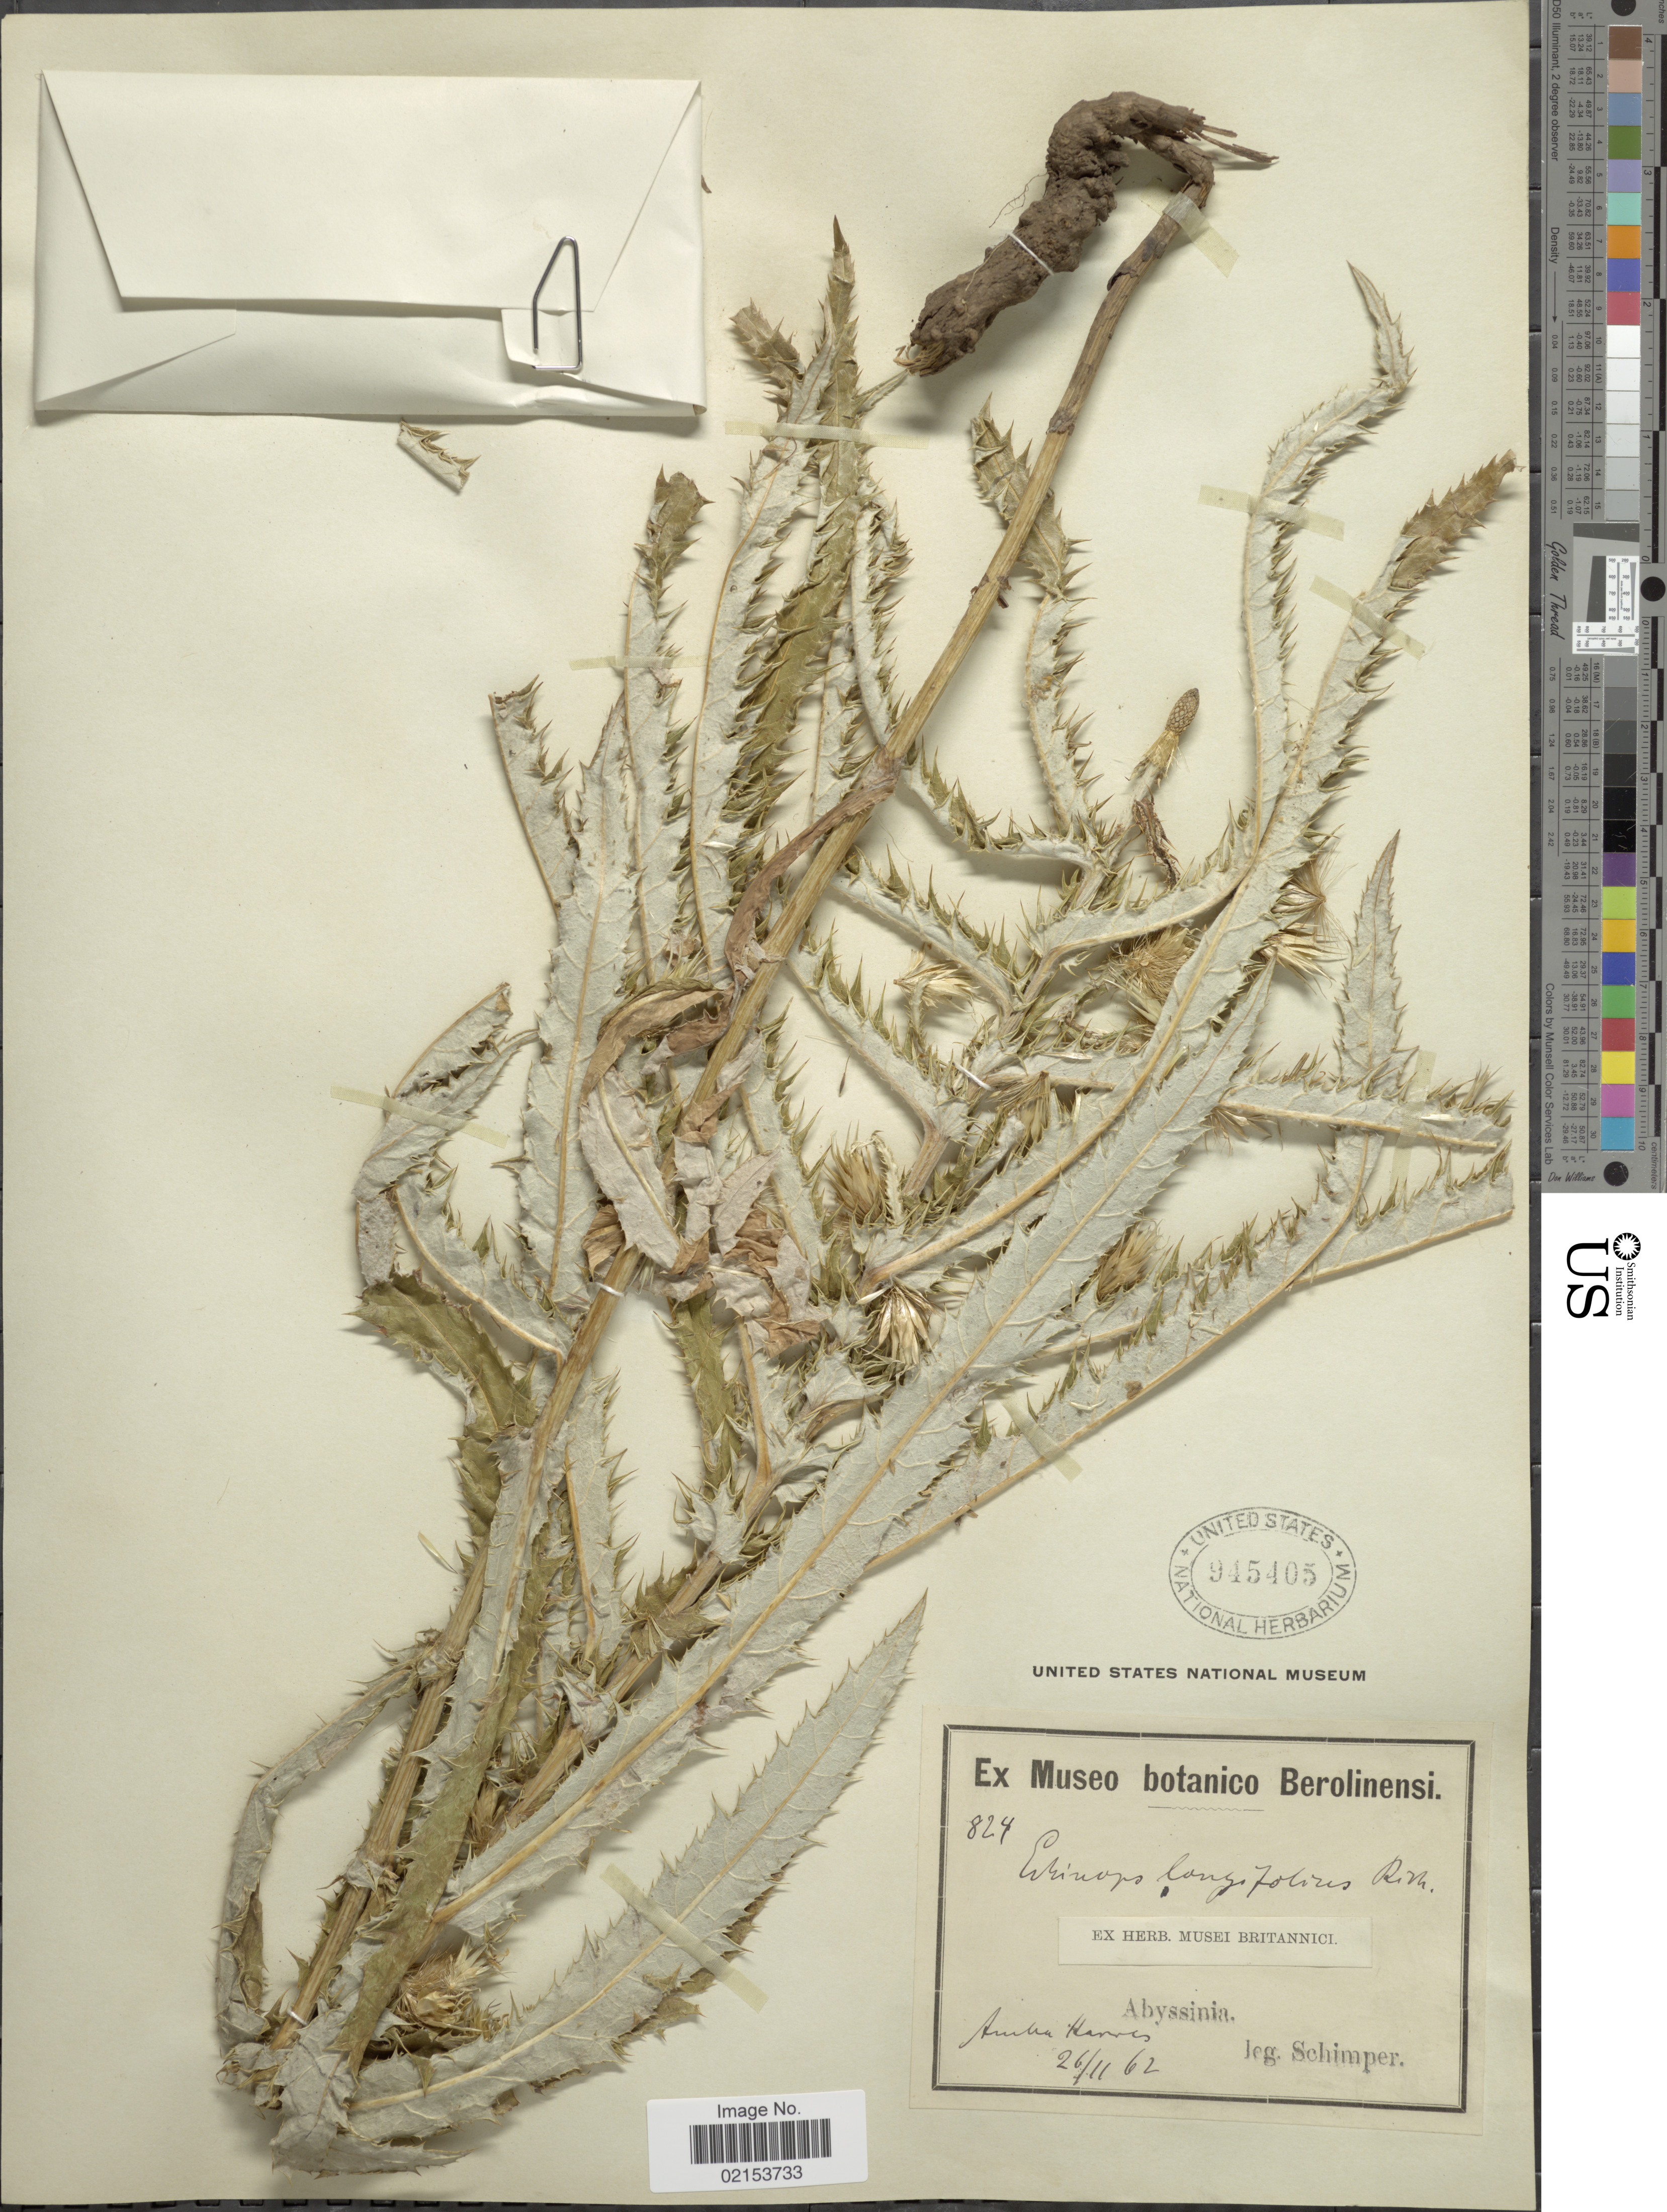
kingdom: Plantae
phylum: Tracheophyta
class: Magnoliopsida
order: Asterales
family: Asteraceae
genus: Echinops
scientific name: Echinops longifolius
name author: A. Rich.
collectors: -. Schimper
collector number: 824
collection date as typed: Transcribed d/m/y: 26/11/62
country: Eritrea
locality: Abyssinia, Ainba Harves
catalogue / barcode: US 945405